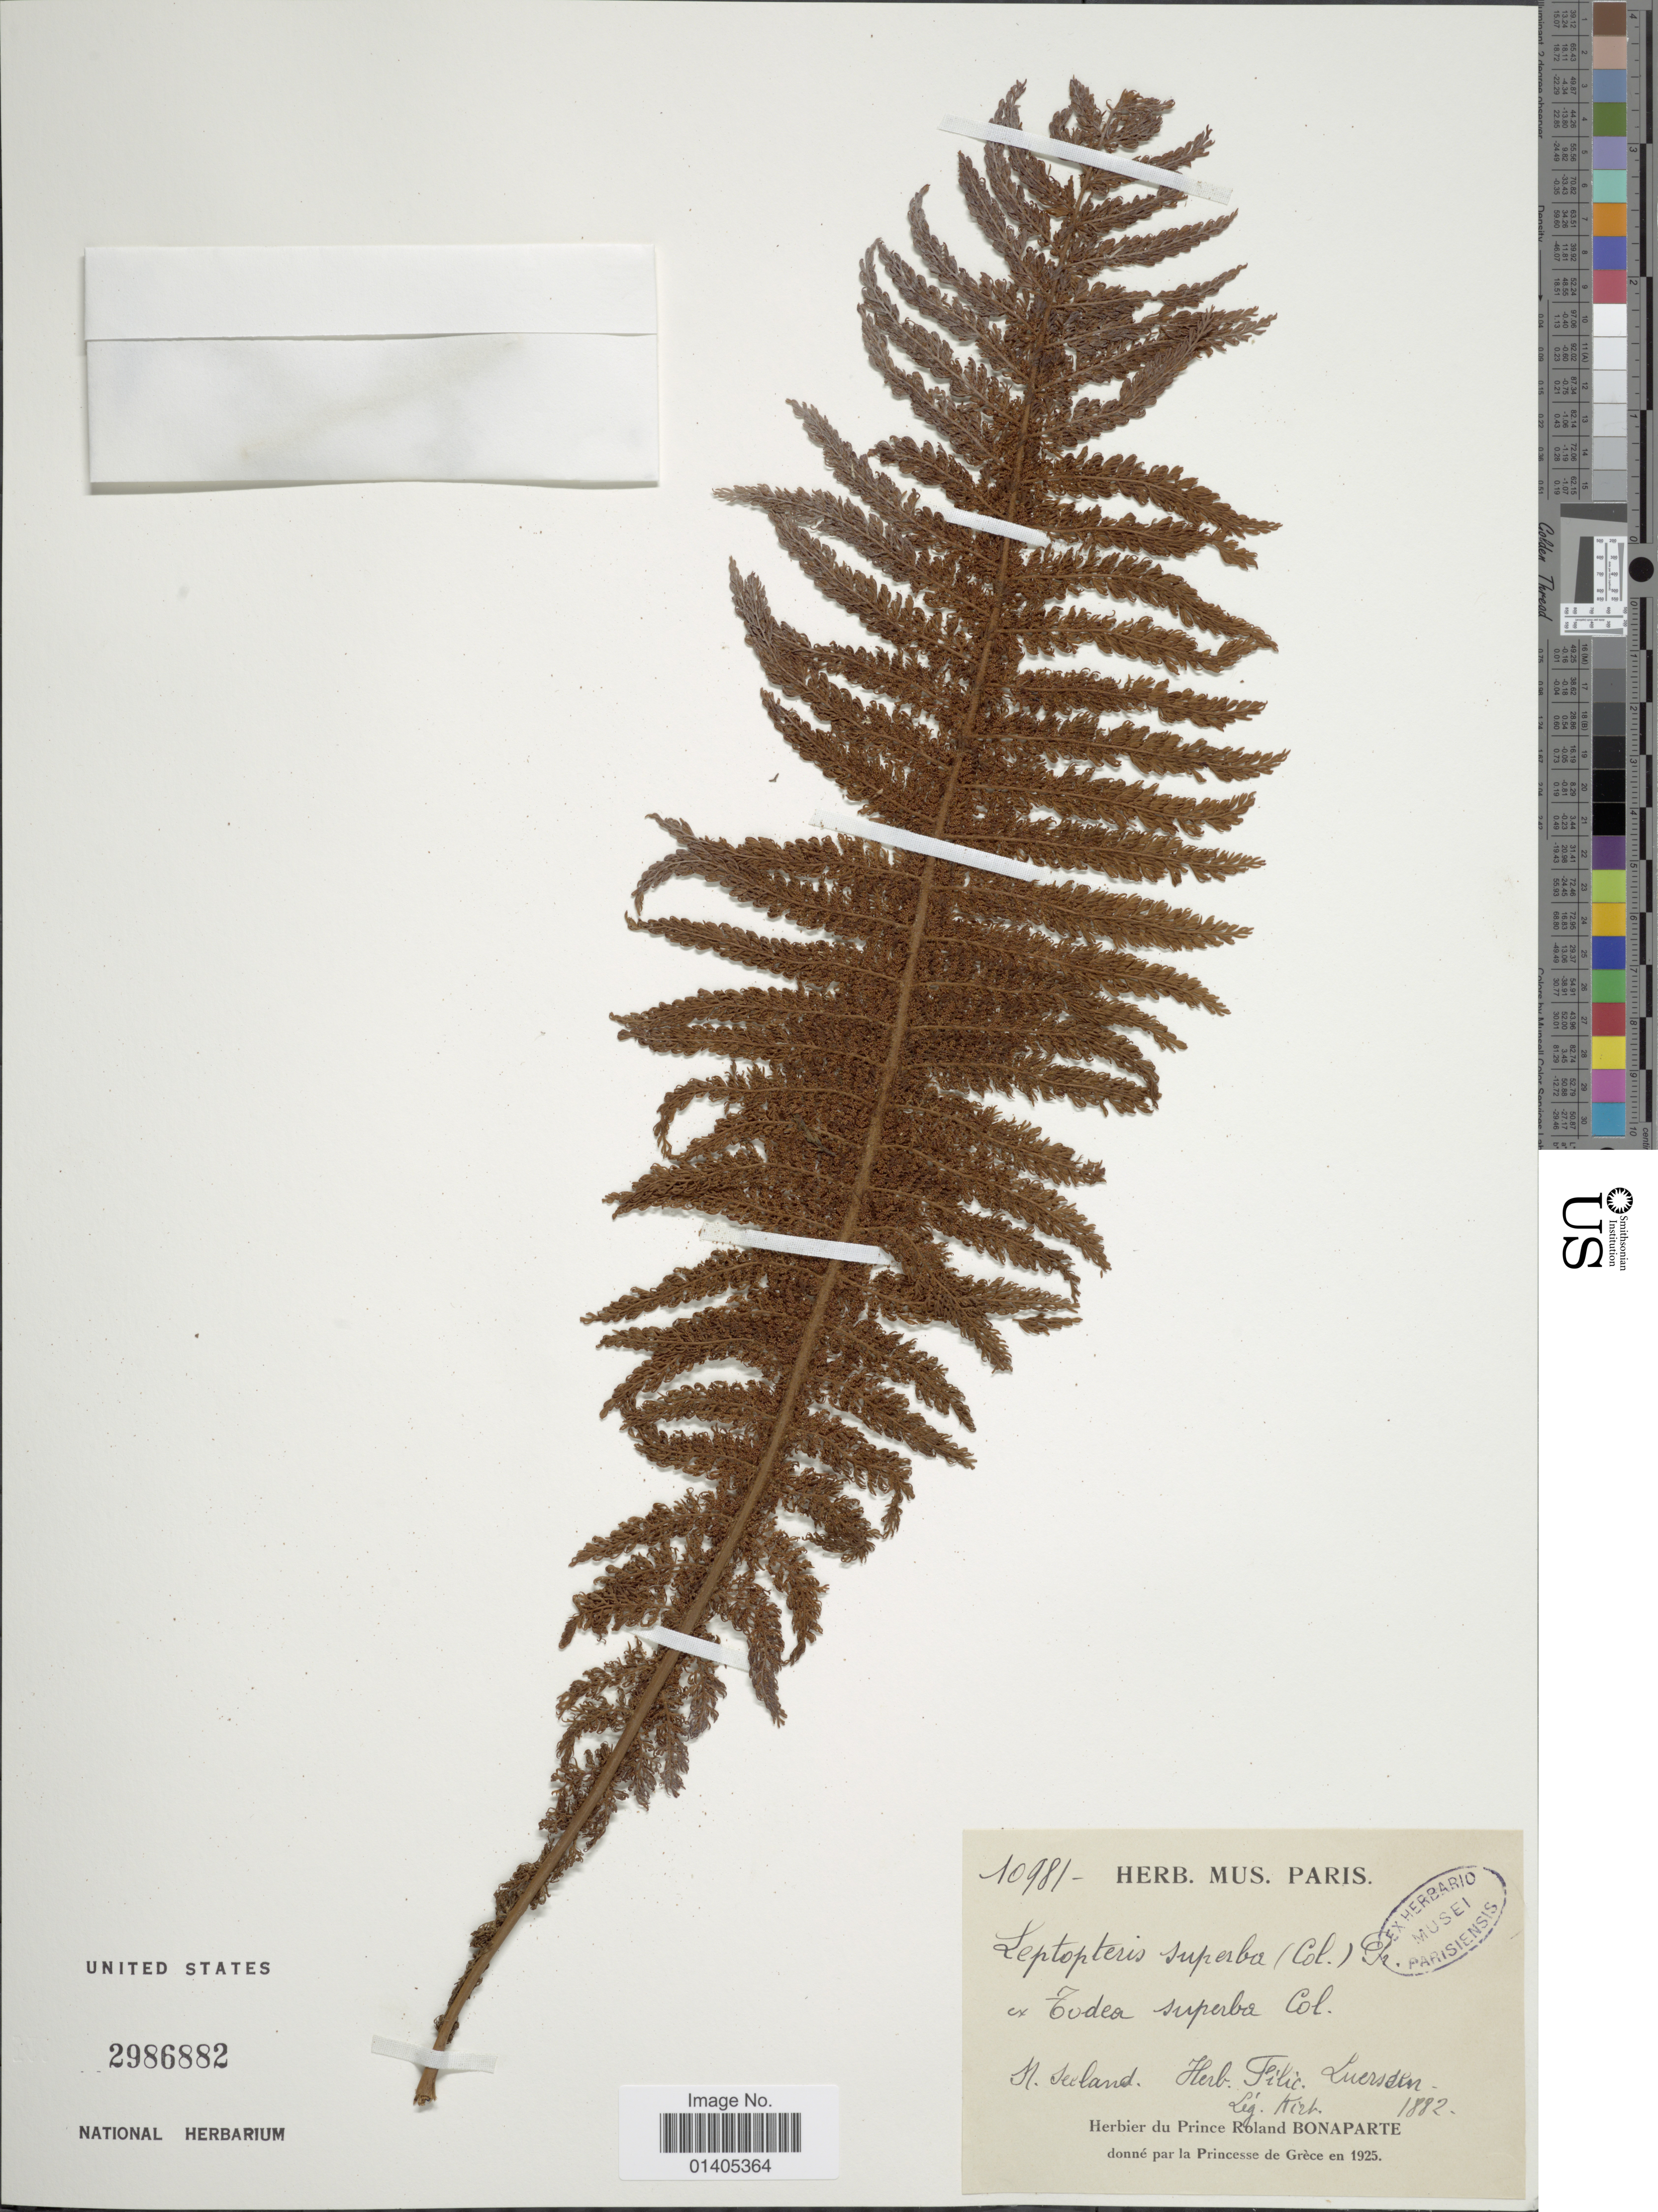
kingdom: Plantae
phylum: Tracheophyta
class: Polypodiopsida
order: Osmundales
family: Osmundaceae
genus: Leptopteris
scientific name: Leptopteris superba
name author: (Colenso) C. Presl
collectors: -. Kirk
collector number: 10981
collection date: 1882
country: New Zealand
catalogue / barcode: US 2986882